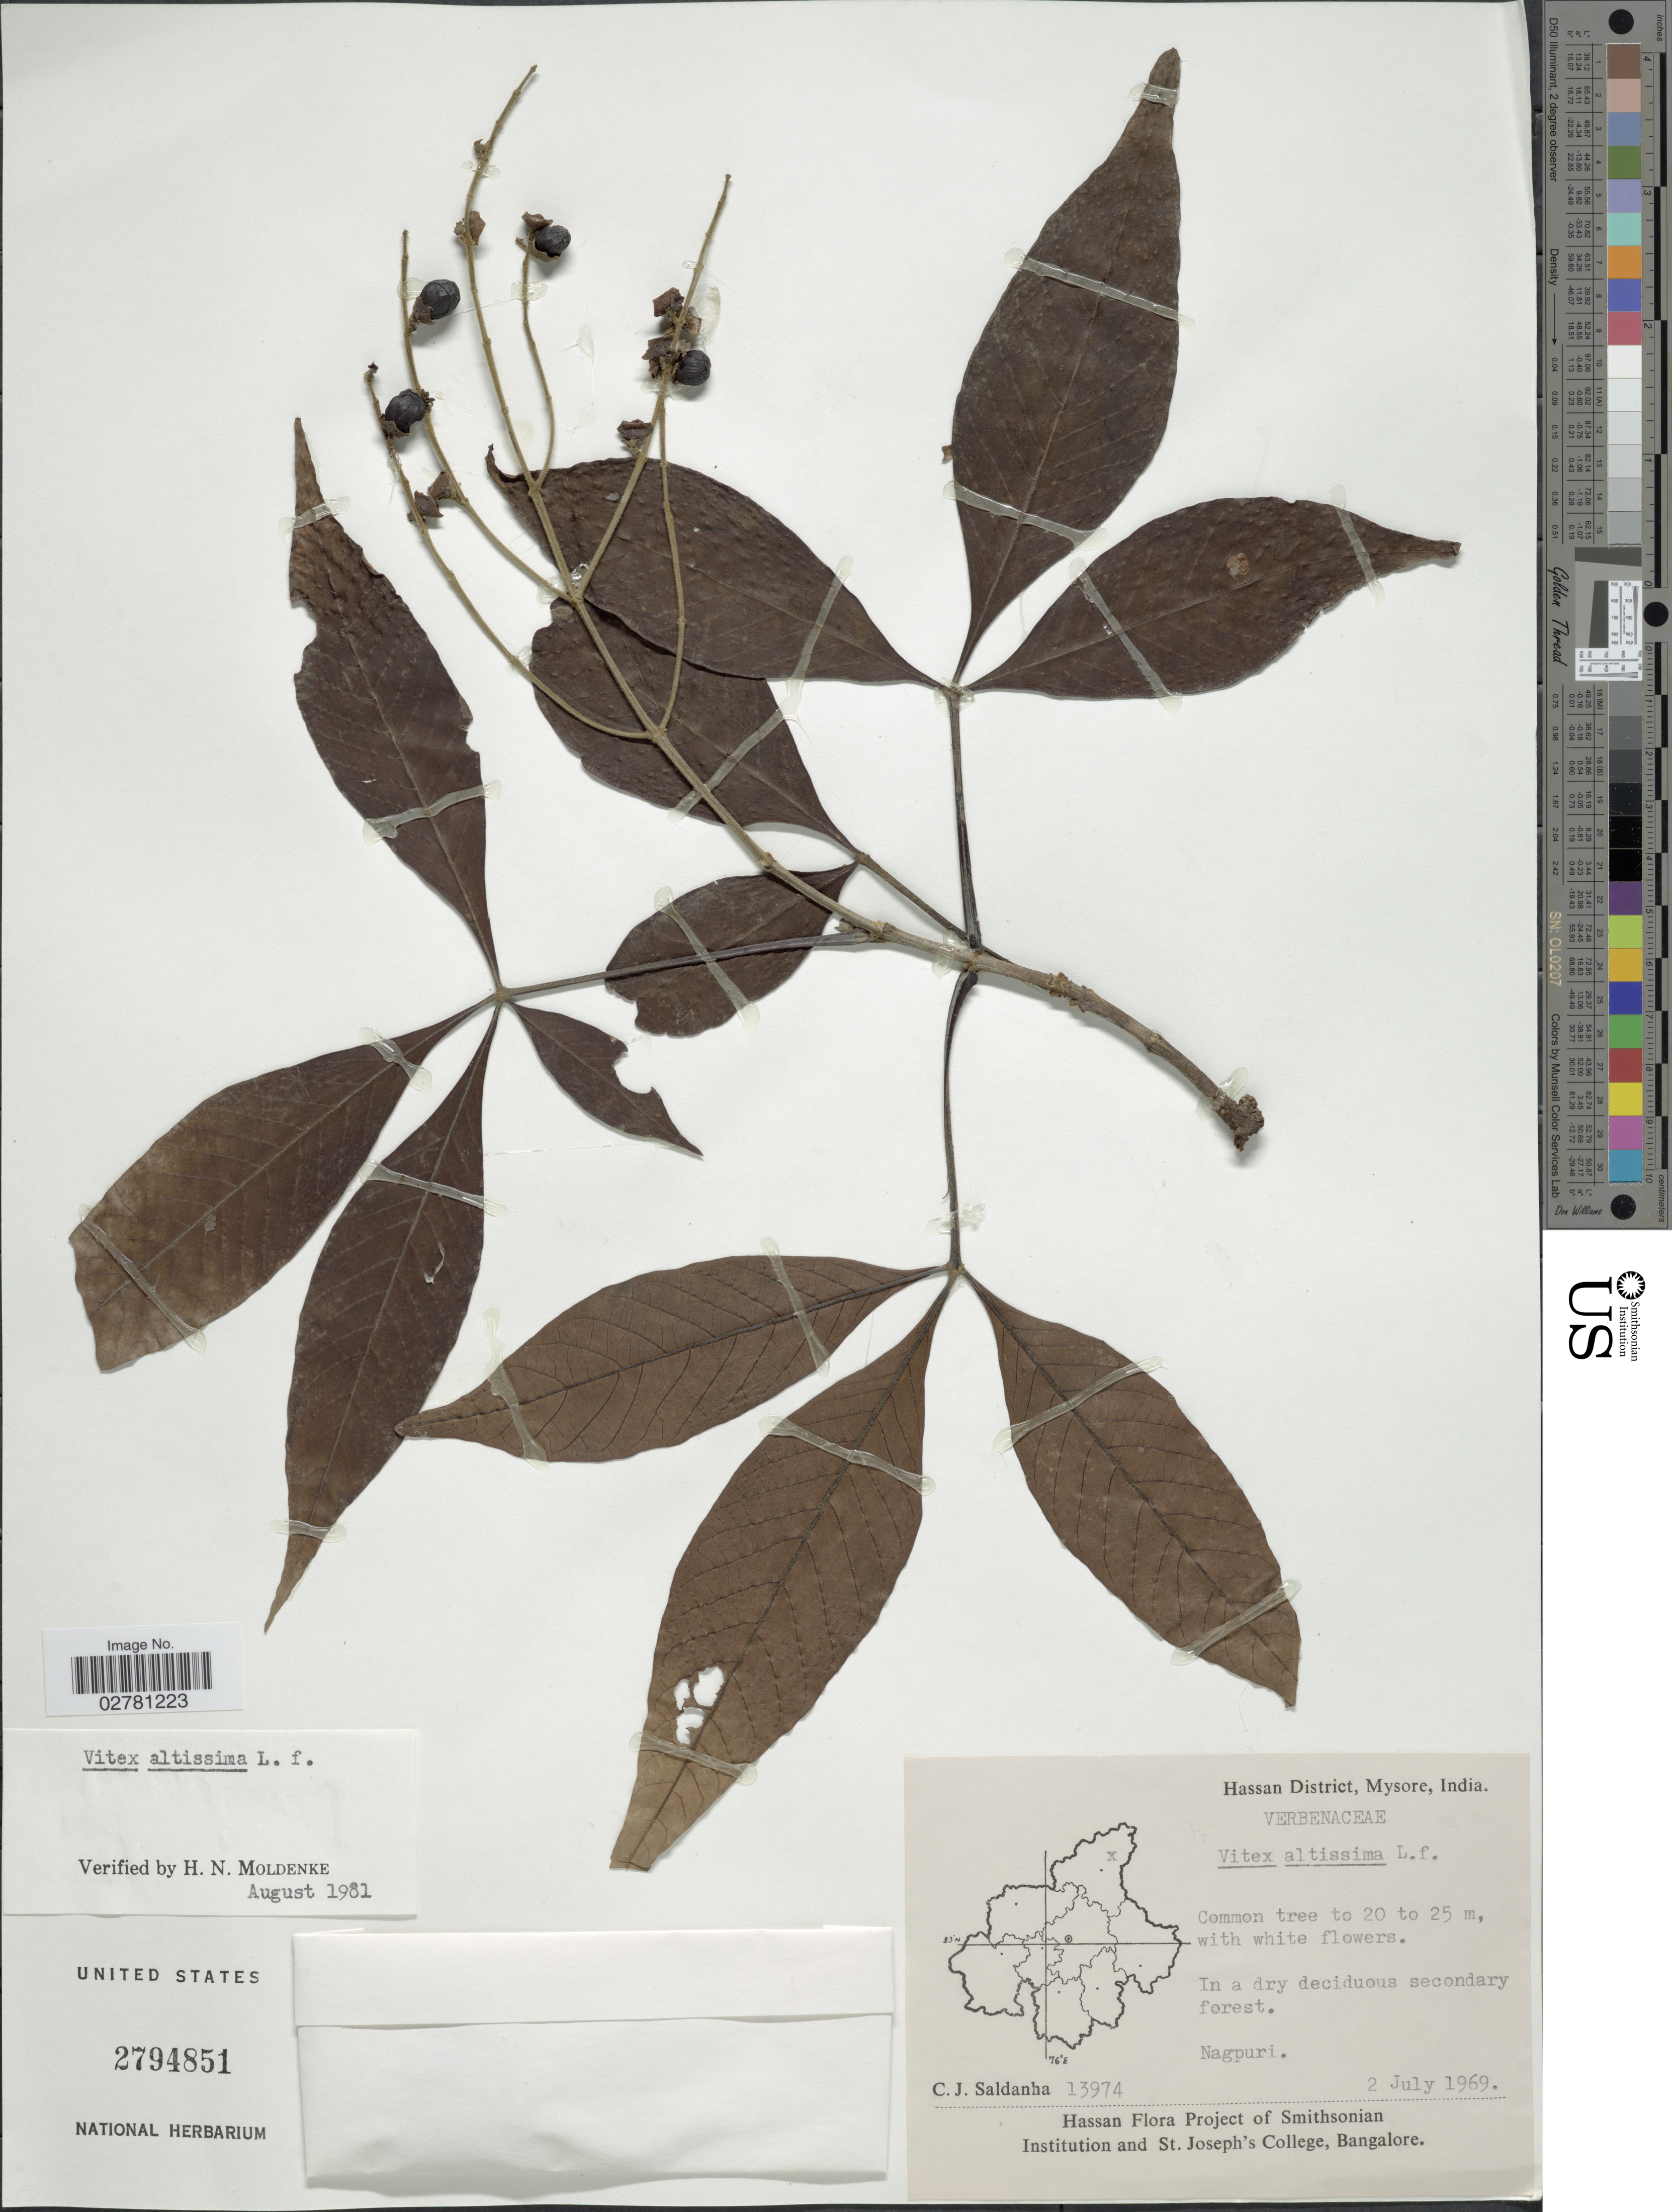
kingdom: Plantae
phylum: Tracheophyta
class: Magnoliopsida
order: Lamiales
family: Lamiaceae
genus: Vitex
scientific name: Vitex altissima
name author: L. f.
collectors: C. J. Saldanha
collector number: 13974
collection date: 1969-07-02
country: India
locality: Hassan District, Mysore. Nagpuri.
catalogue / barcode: US 2794851